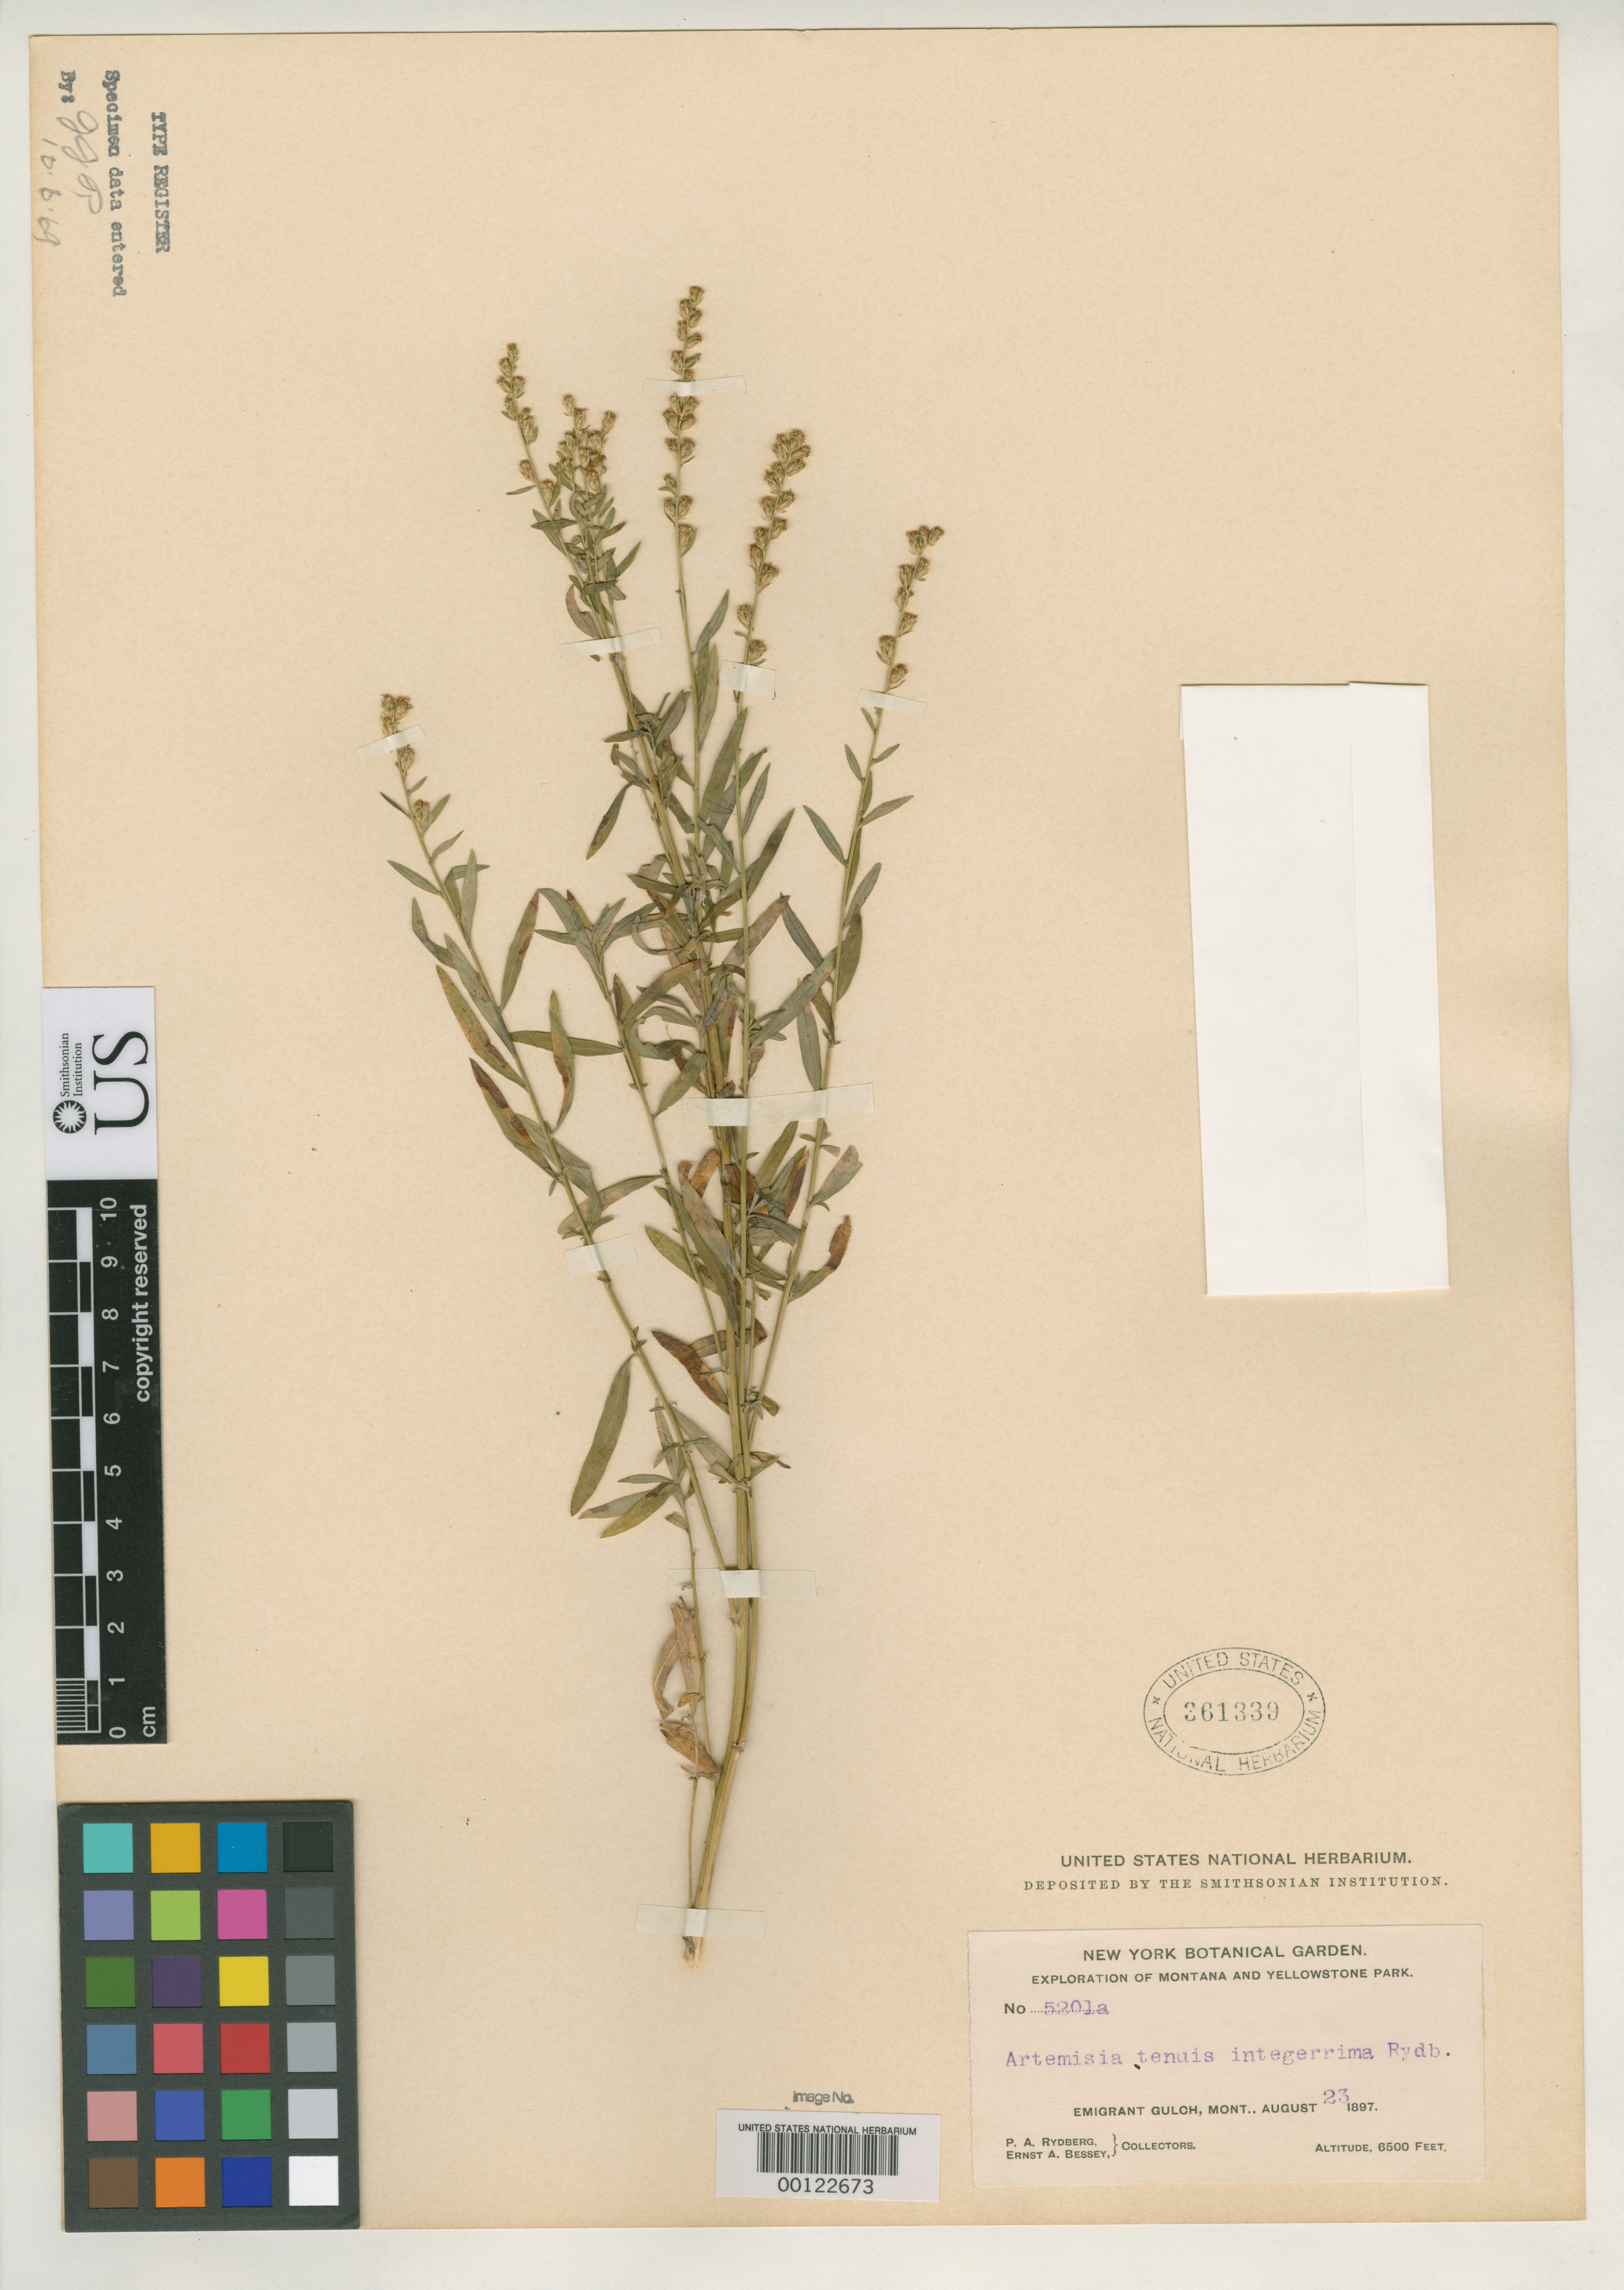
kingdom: Plantae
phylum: Tracheophyta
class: Magnoliopsida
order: Asterales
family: Asteraceae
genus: Artemisia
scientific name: Artemisia tenuis var. integerrima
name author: Rydb.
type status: Isotype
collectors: P. A. Rydberg & E. Bessey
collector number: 5201a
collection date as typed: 23 Aug 1897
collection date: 1897-08-23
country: United States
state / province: Montana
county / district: Park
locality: Emigrant Gulch.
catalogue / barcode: US 361339